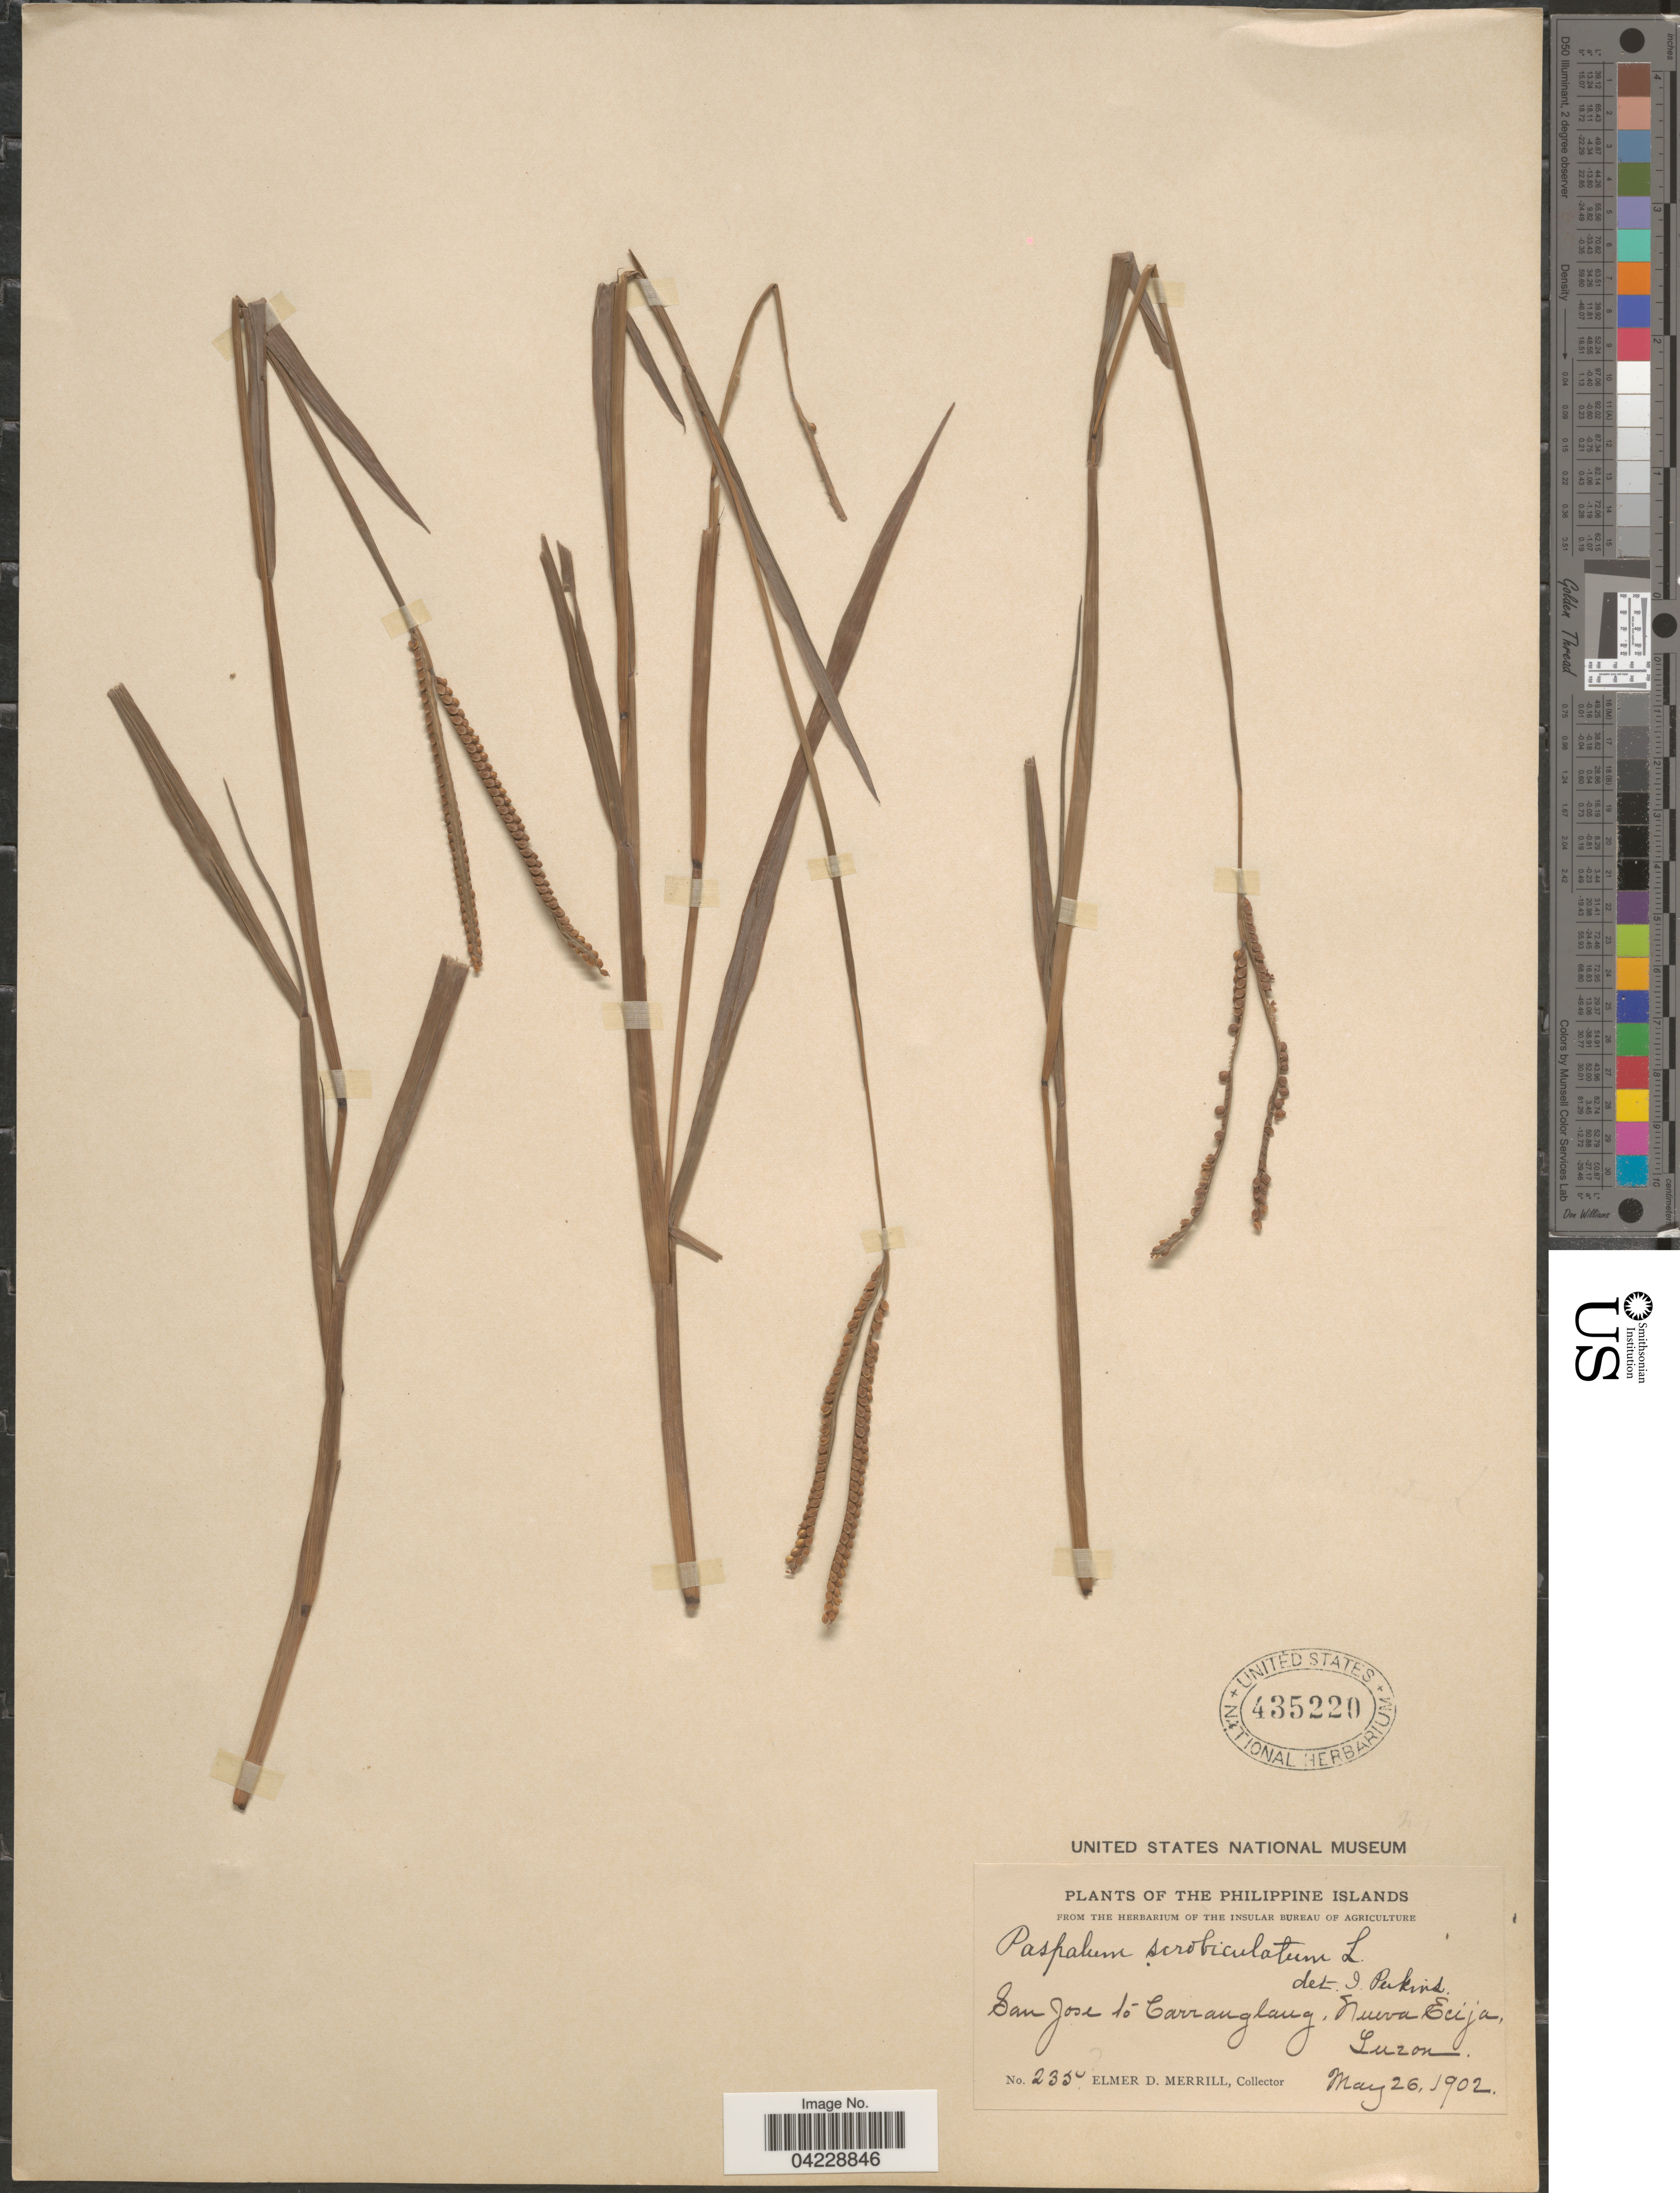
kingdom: Plantae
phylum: Tracheophyta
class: Liliopsida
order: Poales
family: Poaceae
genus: Paspalum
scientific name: Paspalum scrobiculatum var. bispicatum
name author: Hack. ex Merr.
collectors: E. D. Merrill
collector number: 235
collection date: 1902-05-26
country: Philippines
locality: San Jose to Carranglang, Nueva Ecija, Luzon.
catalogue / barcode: US 435220